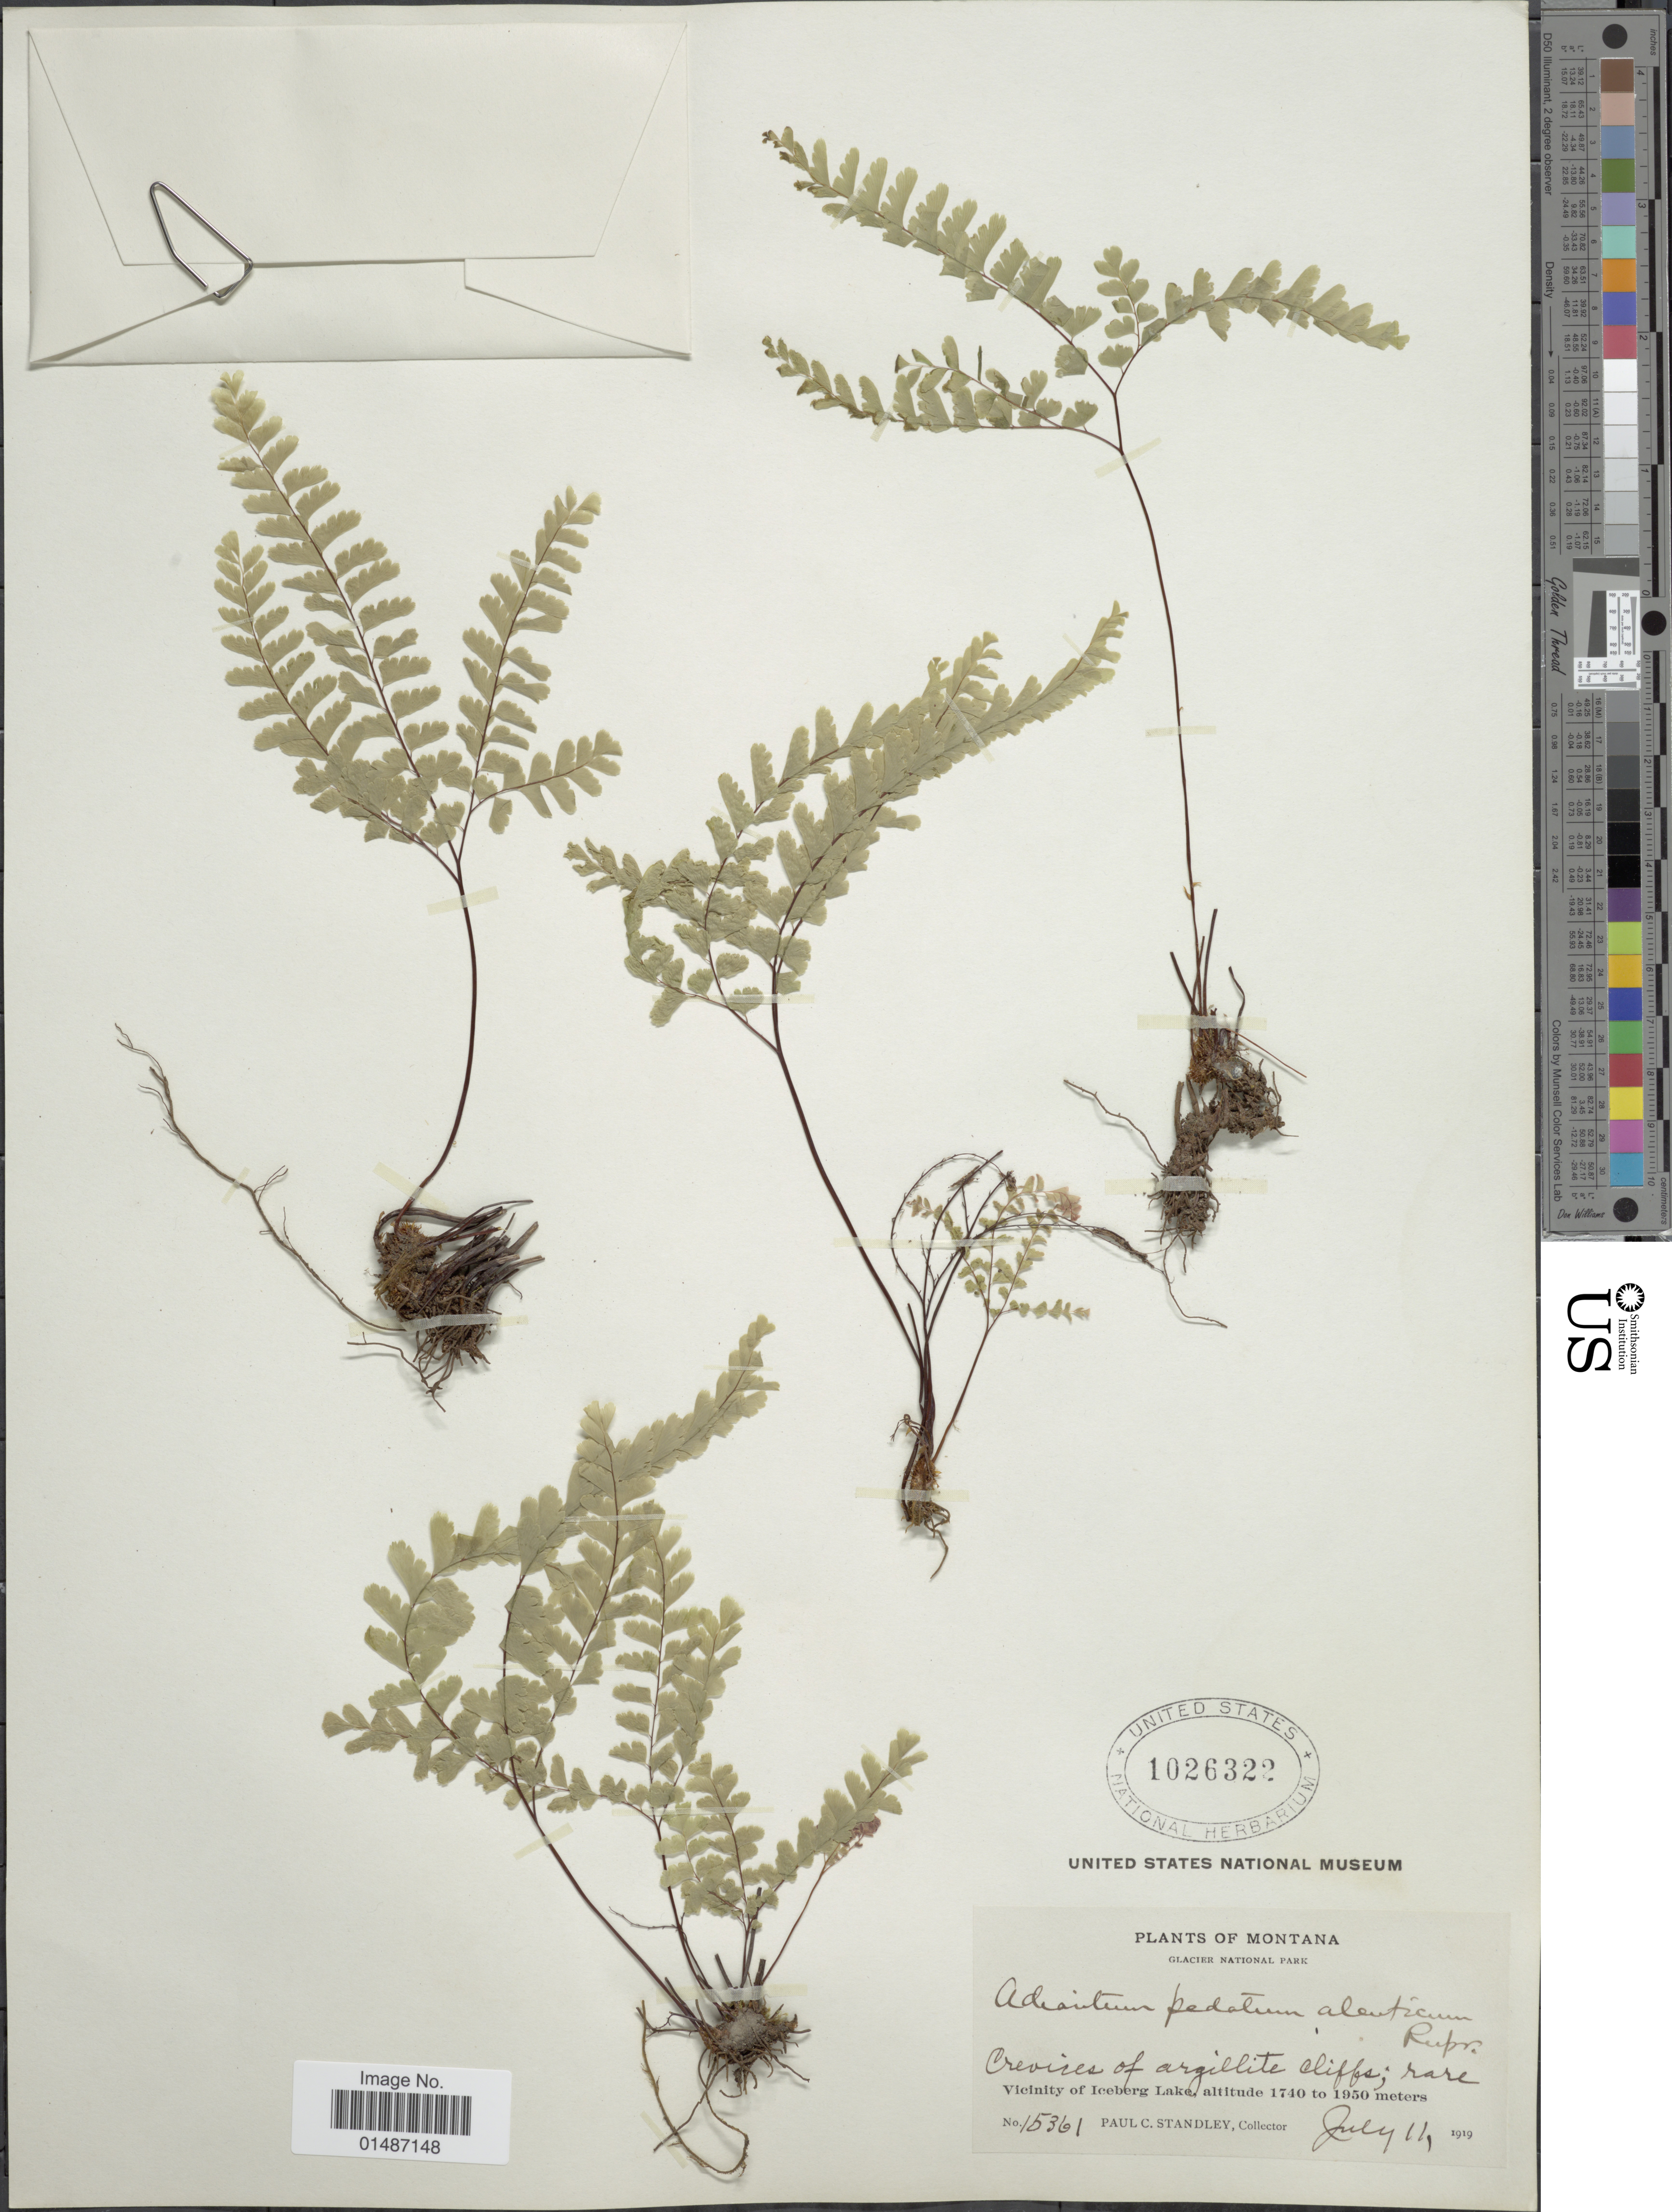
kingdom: Plantae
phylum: Tracheophyta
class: Polypodiopsida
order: Polypodiales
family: Pteridaceae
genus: Adiantum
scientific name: Adiantum pedatum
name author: L.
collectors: P. C. Standley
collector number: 15361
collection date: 1919-07-11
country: United States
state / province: Montana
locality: Glacier National Park. Crevices of argillite cliffs; rare. Vicinity of Iceberg Lake.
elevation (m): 1740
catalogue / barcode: US 1026322